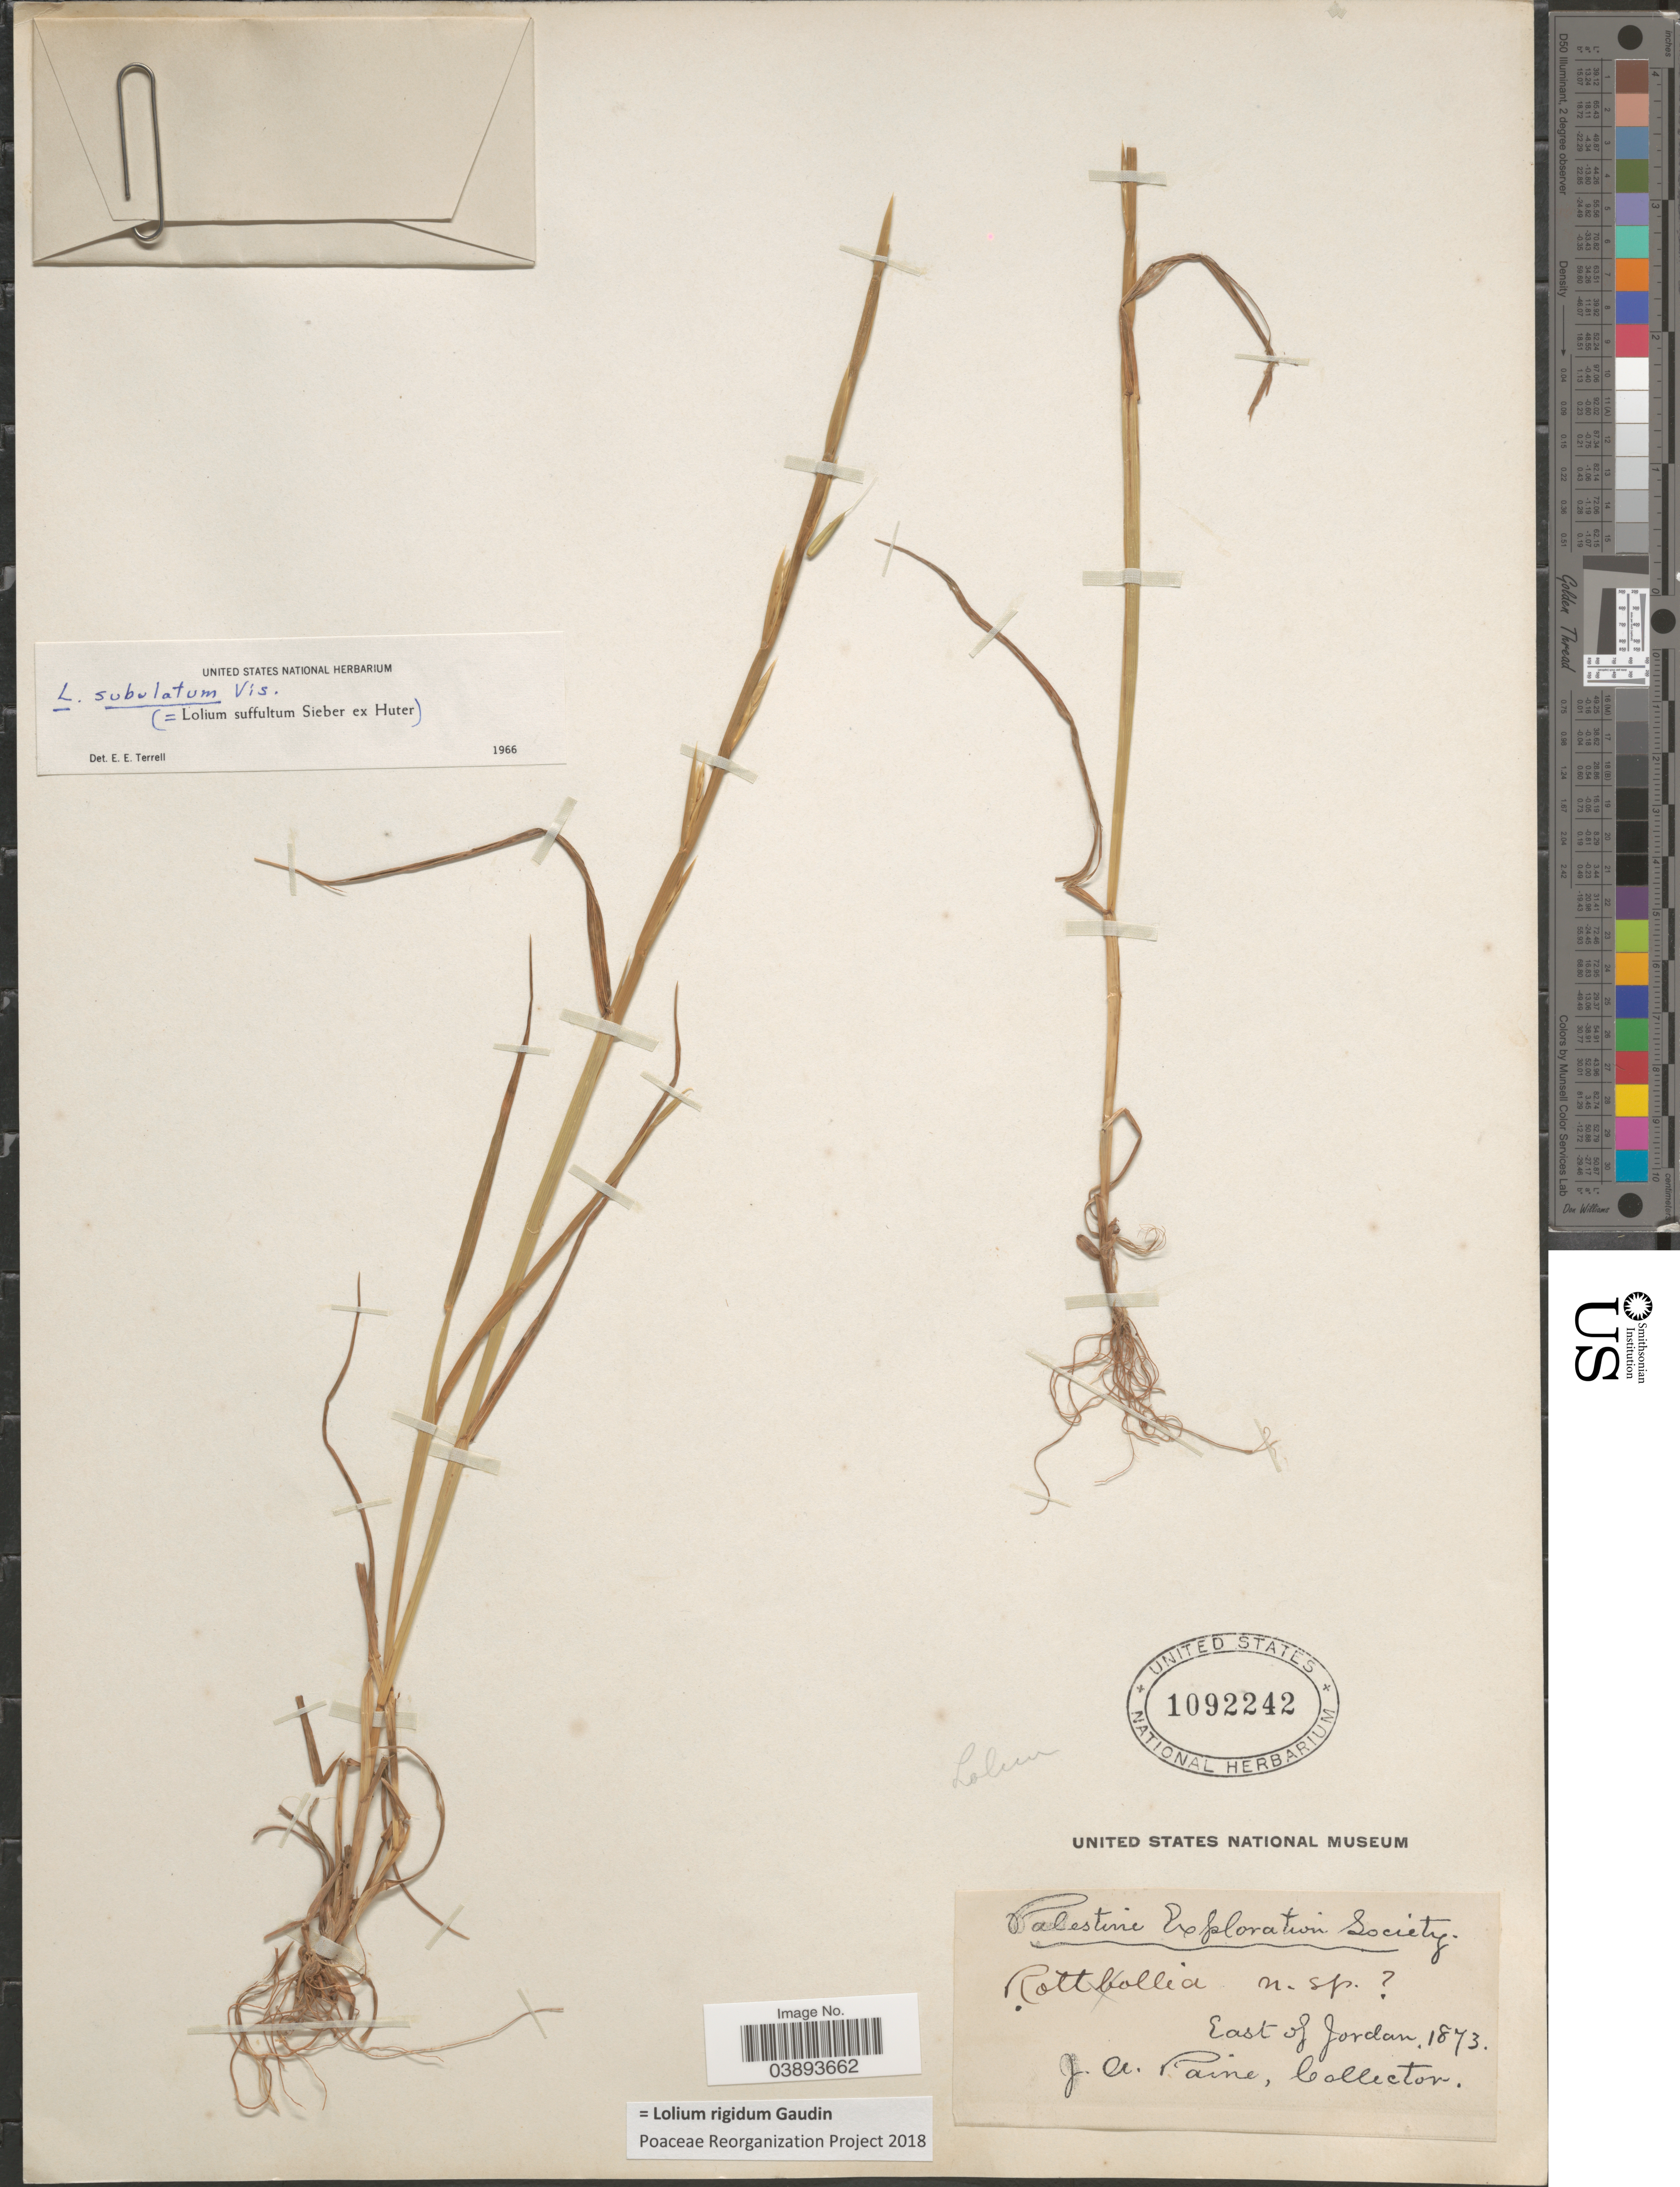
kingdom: Plantae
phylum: Tracheophyta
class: Liliopsida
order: Poales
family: Poaceae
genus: Lolium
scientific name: Lolium rigidum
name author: Gaudin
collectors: J. A. Paine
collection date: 1873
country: Jordan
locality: East of Jordan.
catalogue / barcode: US 1092242